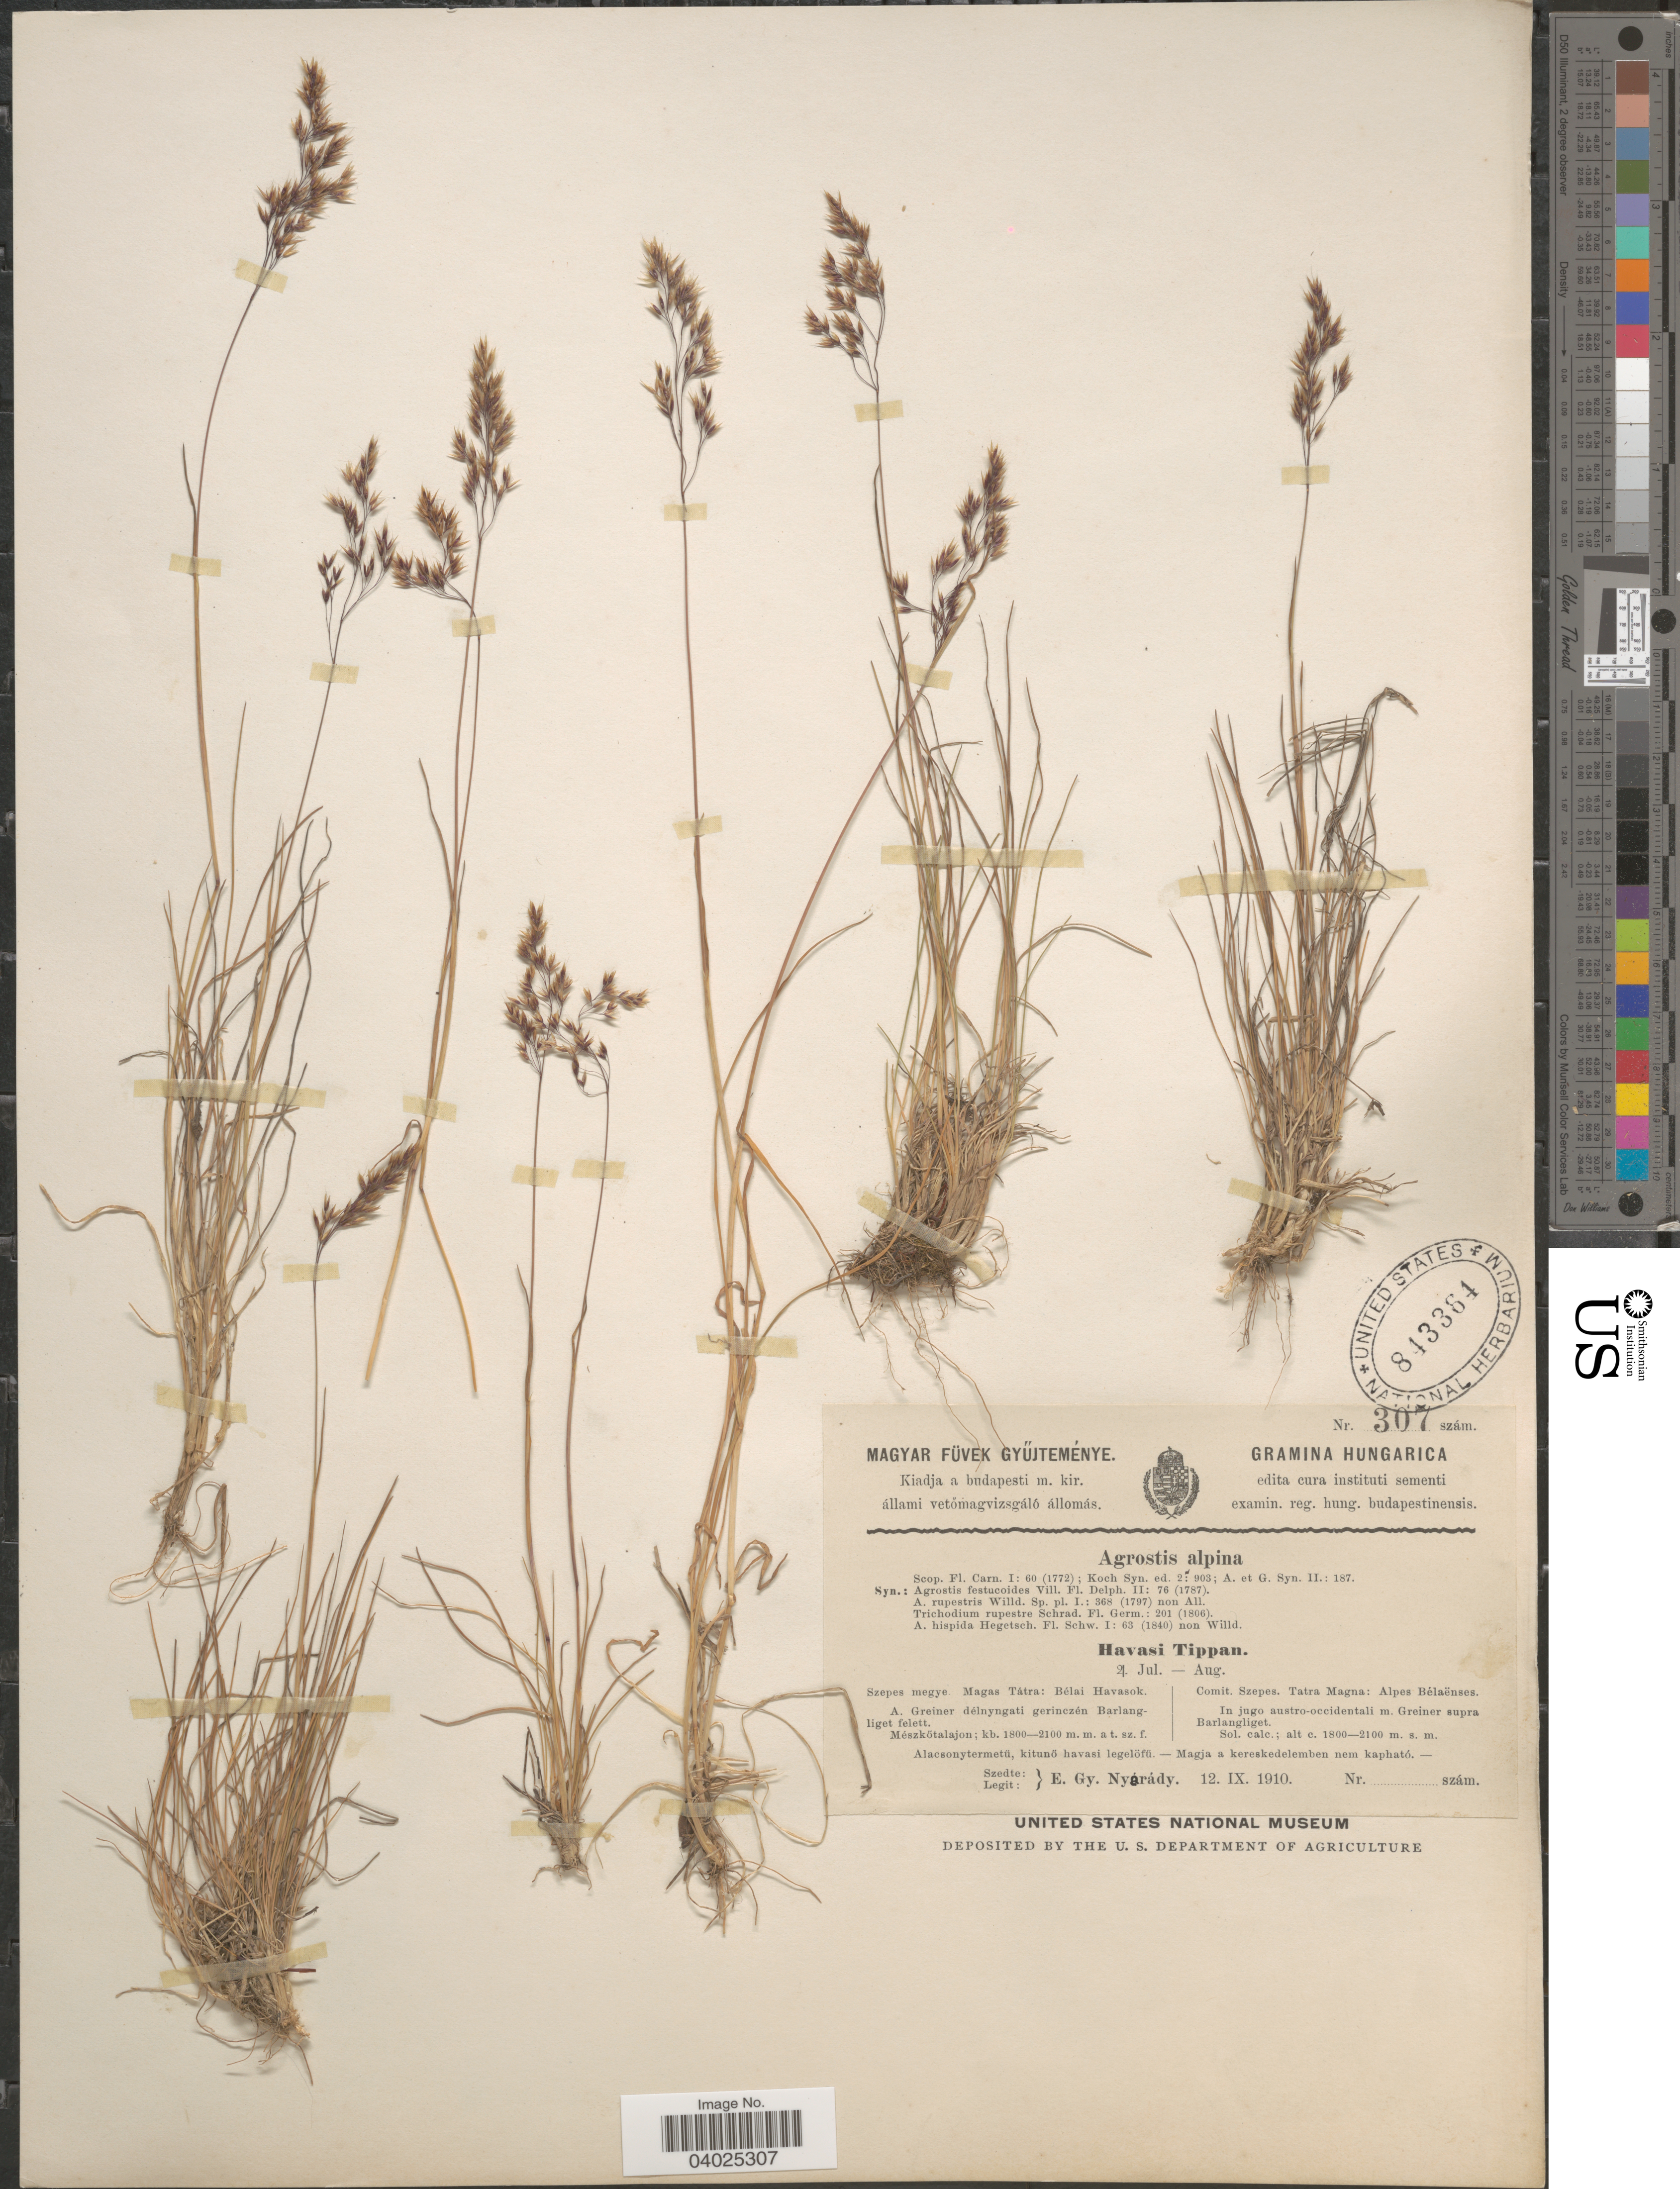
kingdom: Plantae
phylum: Tracheophyta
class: Liliopsida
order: Poales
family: Poaceae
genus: Alpagrostis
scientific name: Alpagrostis alpina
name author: (Scop.) P.M. Peterson et al.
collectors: E. Nyárády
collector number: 307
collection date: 1910-09-12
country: Hungary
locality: Comit. Szepes. Tatra Magna: Alpes Bélaënses. In jugo austro-occidentali m. Greiner supra Barlangliget.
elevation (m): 1800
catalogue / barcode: US 843364